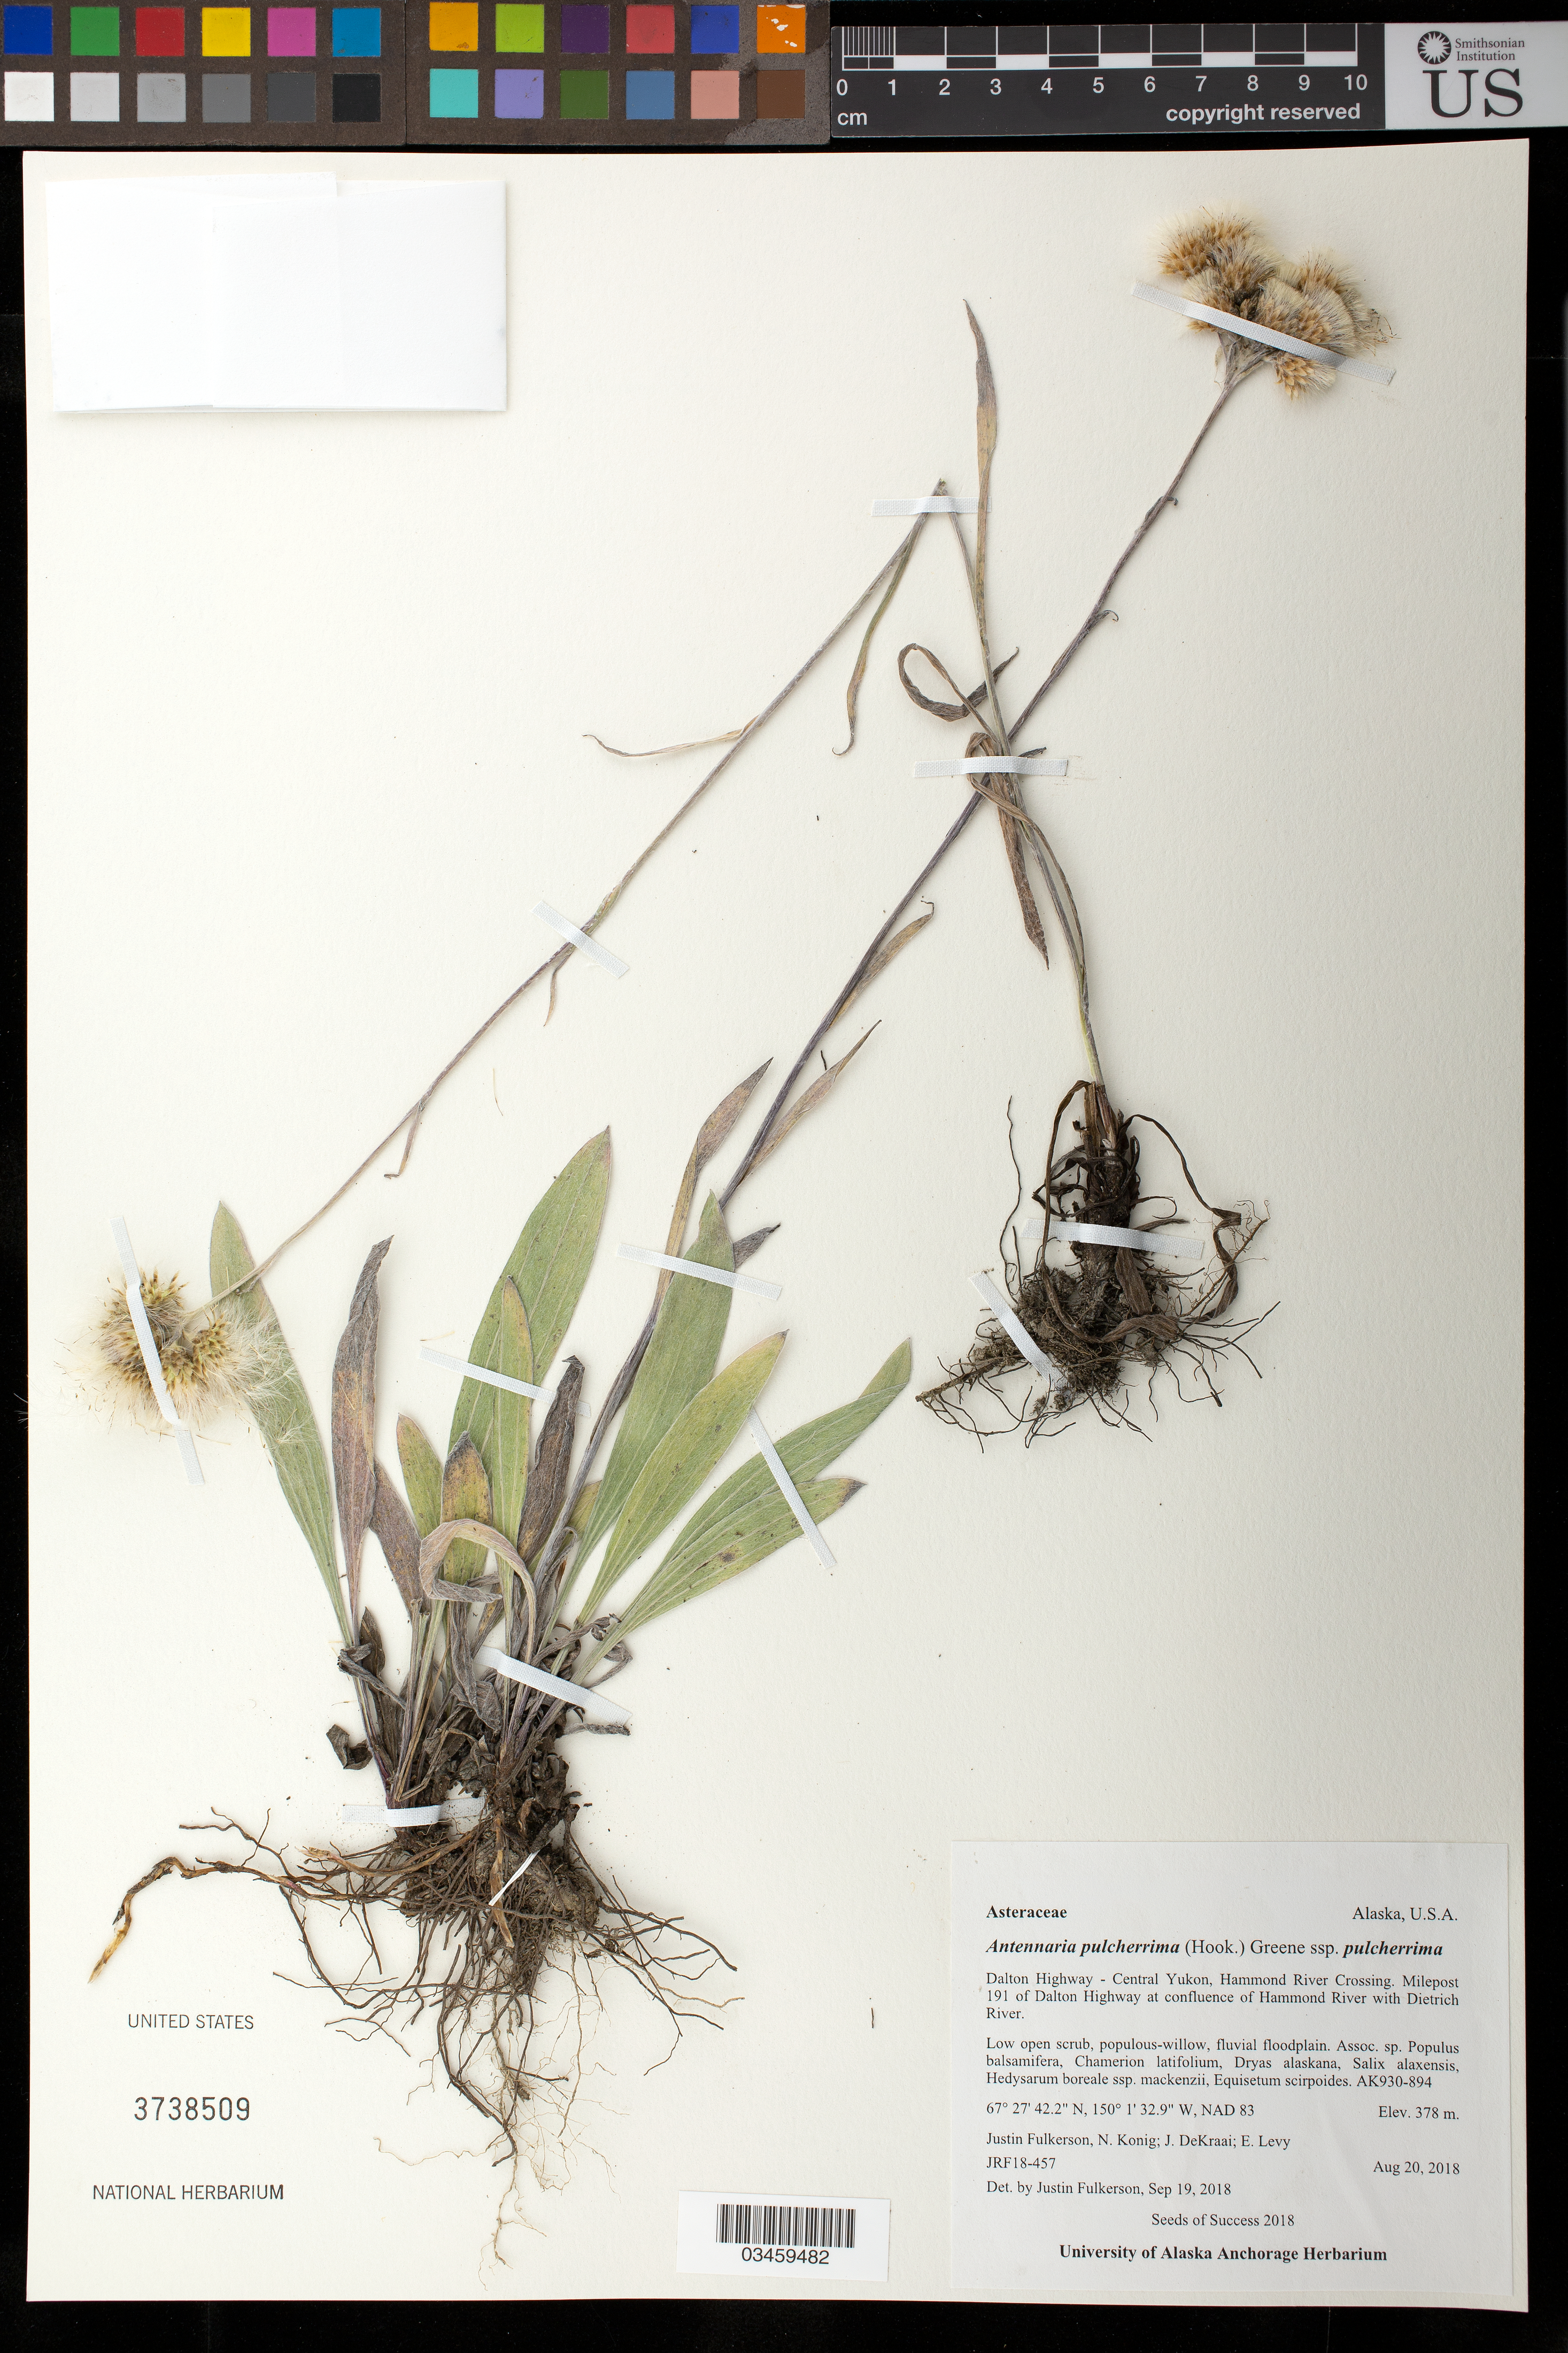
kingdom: Plantae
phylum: Tracheophyta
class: Magnoliopsida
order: Asterales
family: Asteraceae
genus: Antennaria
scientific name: Antennaria pulcherrima subsp. pulcherrima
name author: (Hook.) Greene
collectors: J. Fulkerson, N. Konig, E. Levy & J. Dekraai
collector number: JRF18-457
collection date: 2018-08-20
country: United States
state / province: Alaska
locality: Dalton Hwy-Central Yukon, Hammond River milepost 191 of Dalton Hwy at confluence of Hammond River with Dietrich River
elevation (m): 378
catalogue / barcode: US 3738509